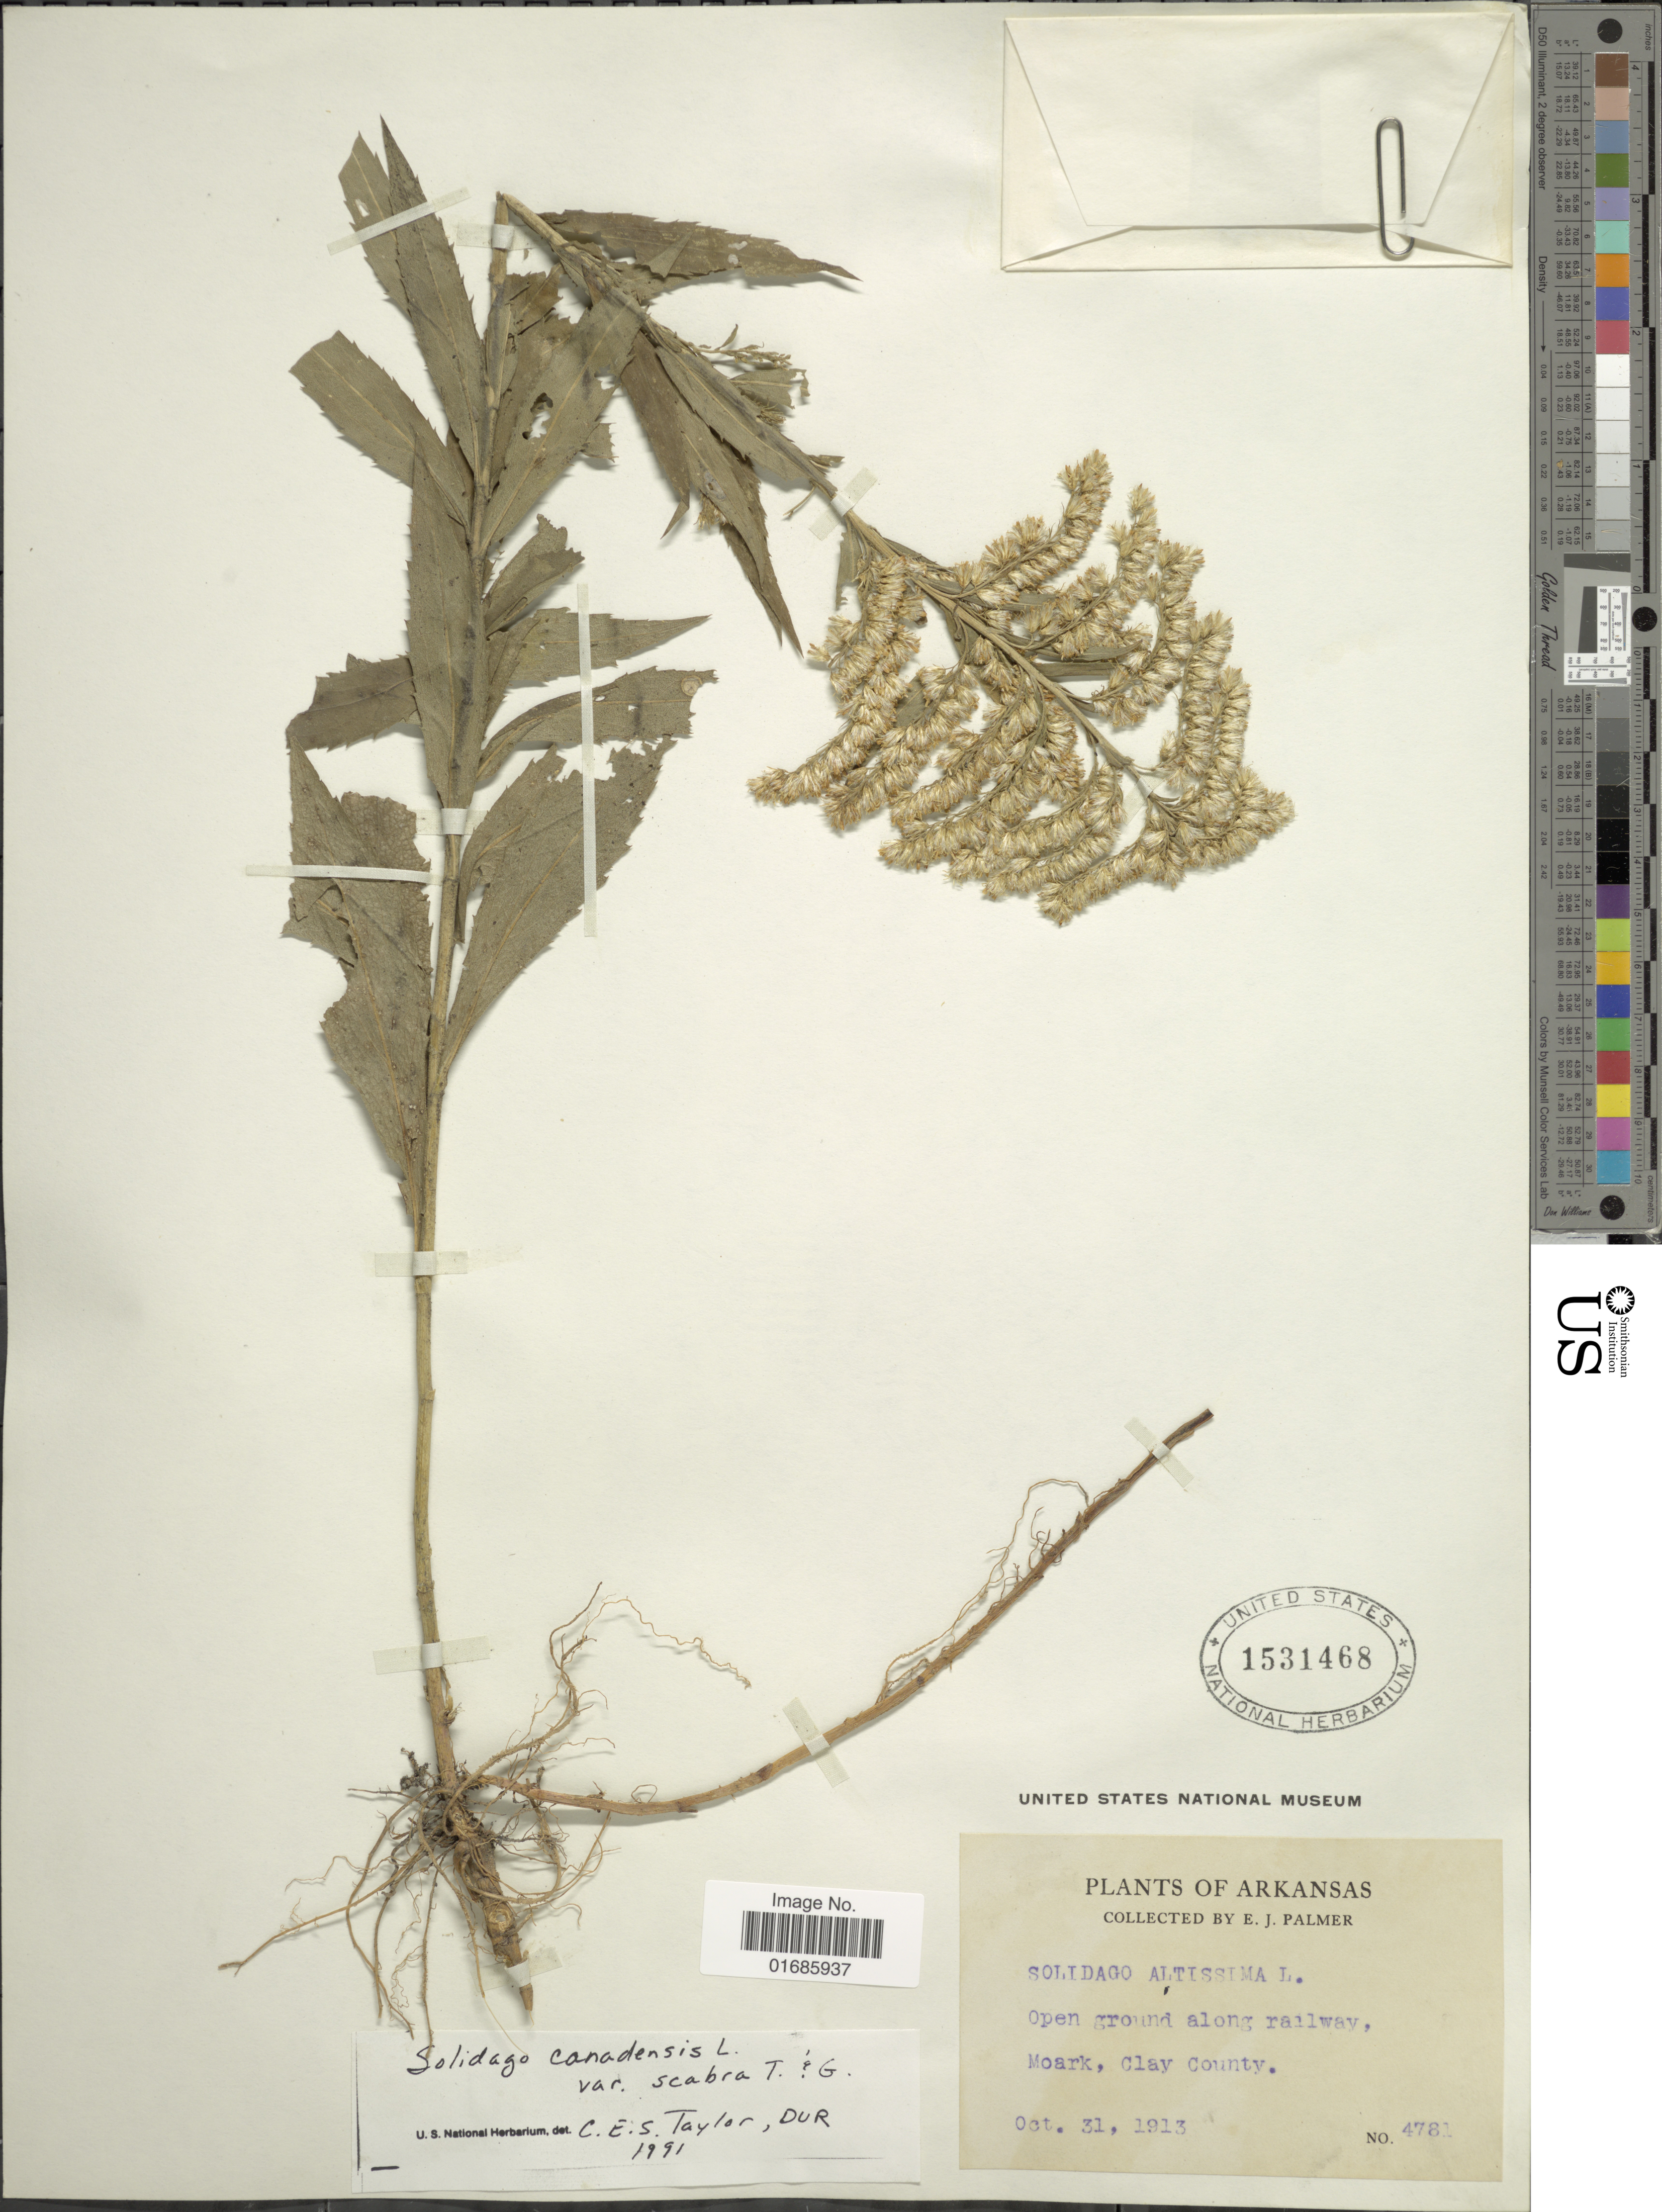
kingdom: Plantae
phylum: Tracheophyta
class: Magnoliopsida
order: Asterales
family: Asteraceae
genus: Solidago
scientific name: Solidago canadensis var. scabra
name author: (Muhl. ex Willd.) Torr. & A. Gray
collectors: E. J. Palmer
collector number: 4781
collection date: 1913-10-31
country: United States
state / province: Arkansas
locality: Along railway, Moark, Clay County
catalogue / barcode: US 1531468